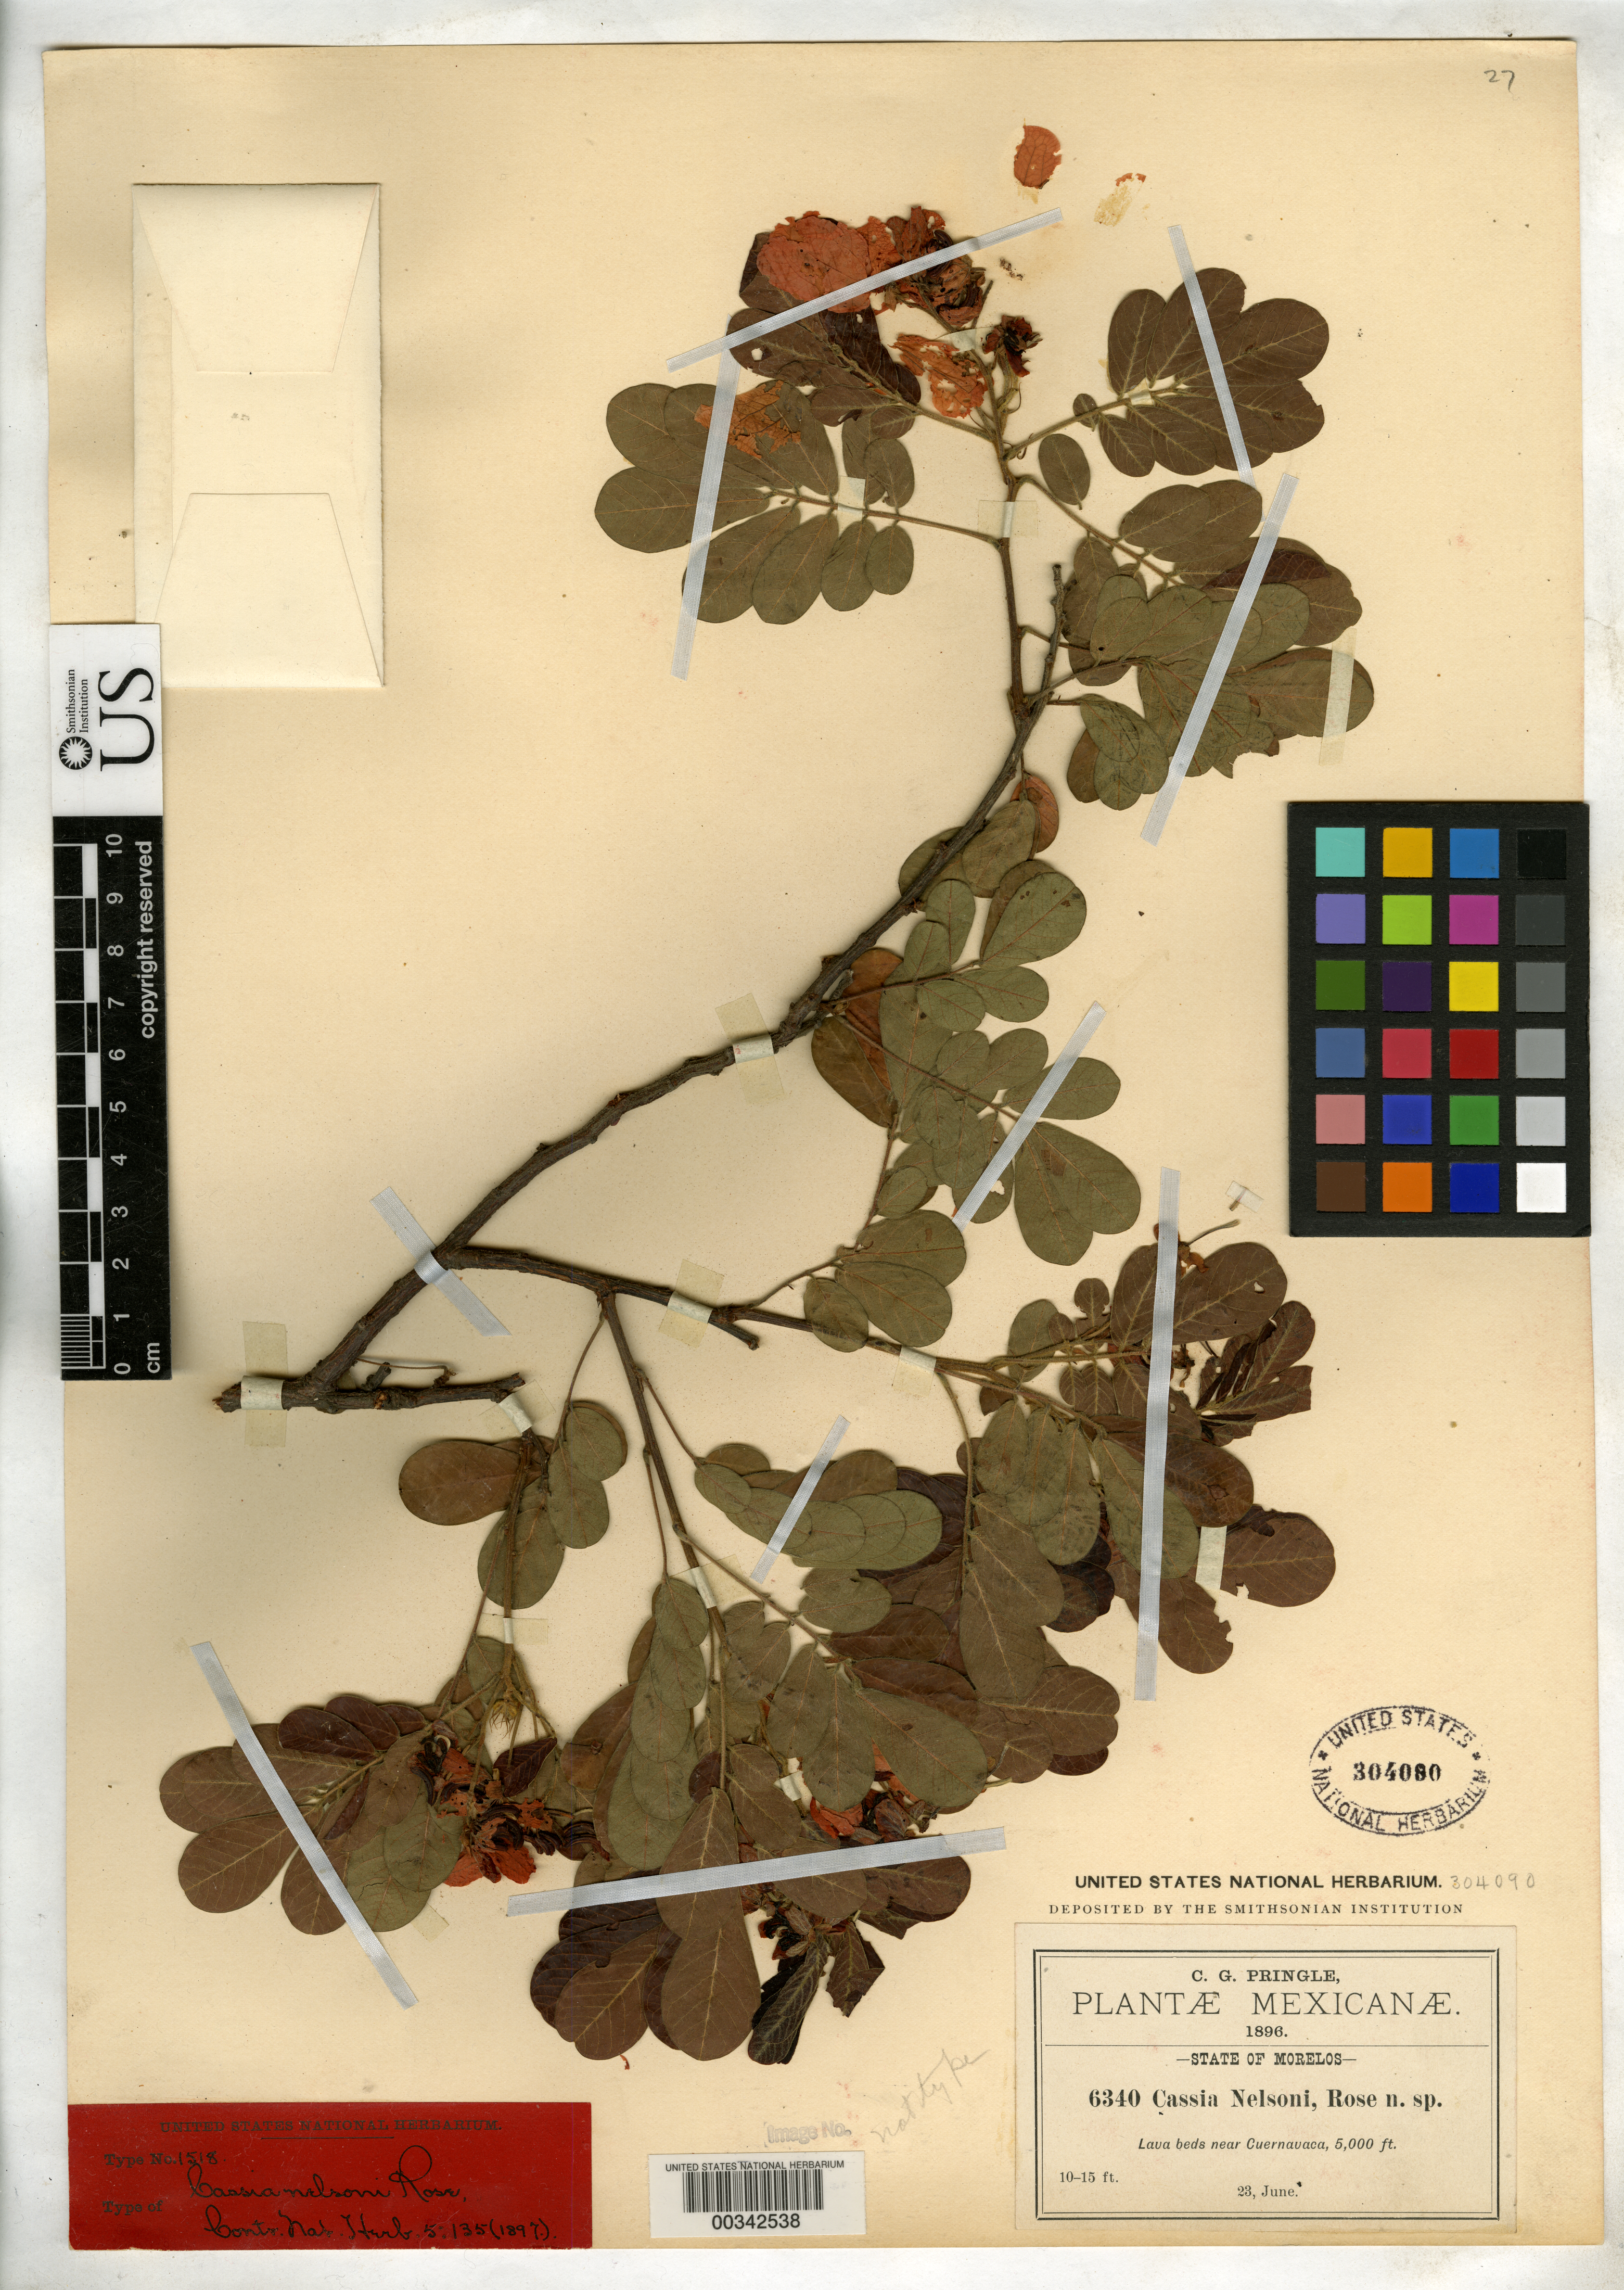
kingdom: Plantae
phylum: Tracheophyta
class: Magnoliopsida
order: Fabales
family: Fabaceae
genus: Cassia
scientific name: Cassia nelsonii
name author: Rose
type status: Syntype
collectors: C. G. Pringle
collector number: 6340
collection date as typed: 23 Jun 1896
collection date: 1896-06-23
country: Mexico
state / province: Morelos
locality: Near Cuernavaca.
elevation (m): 1524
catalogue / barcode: US 304080